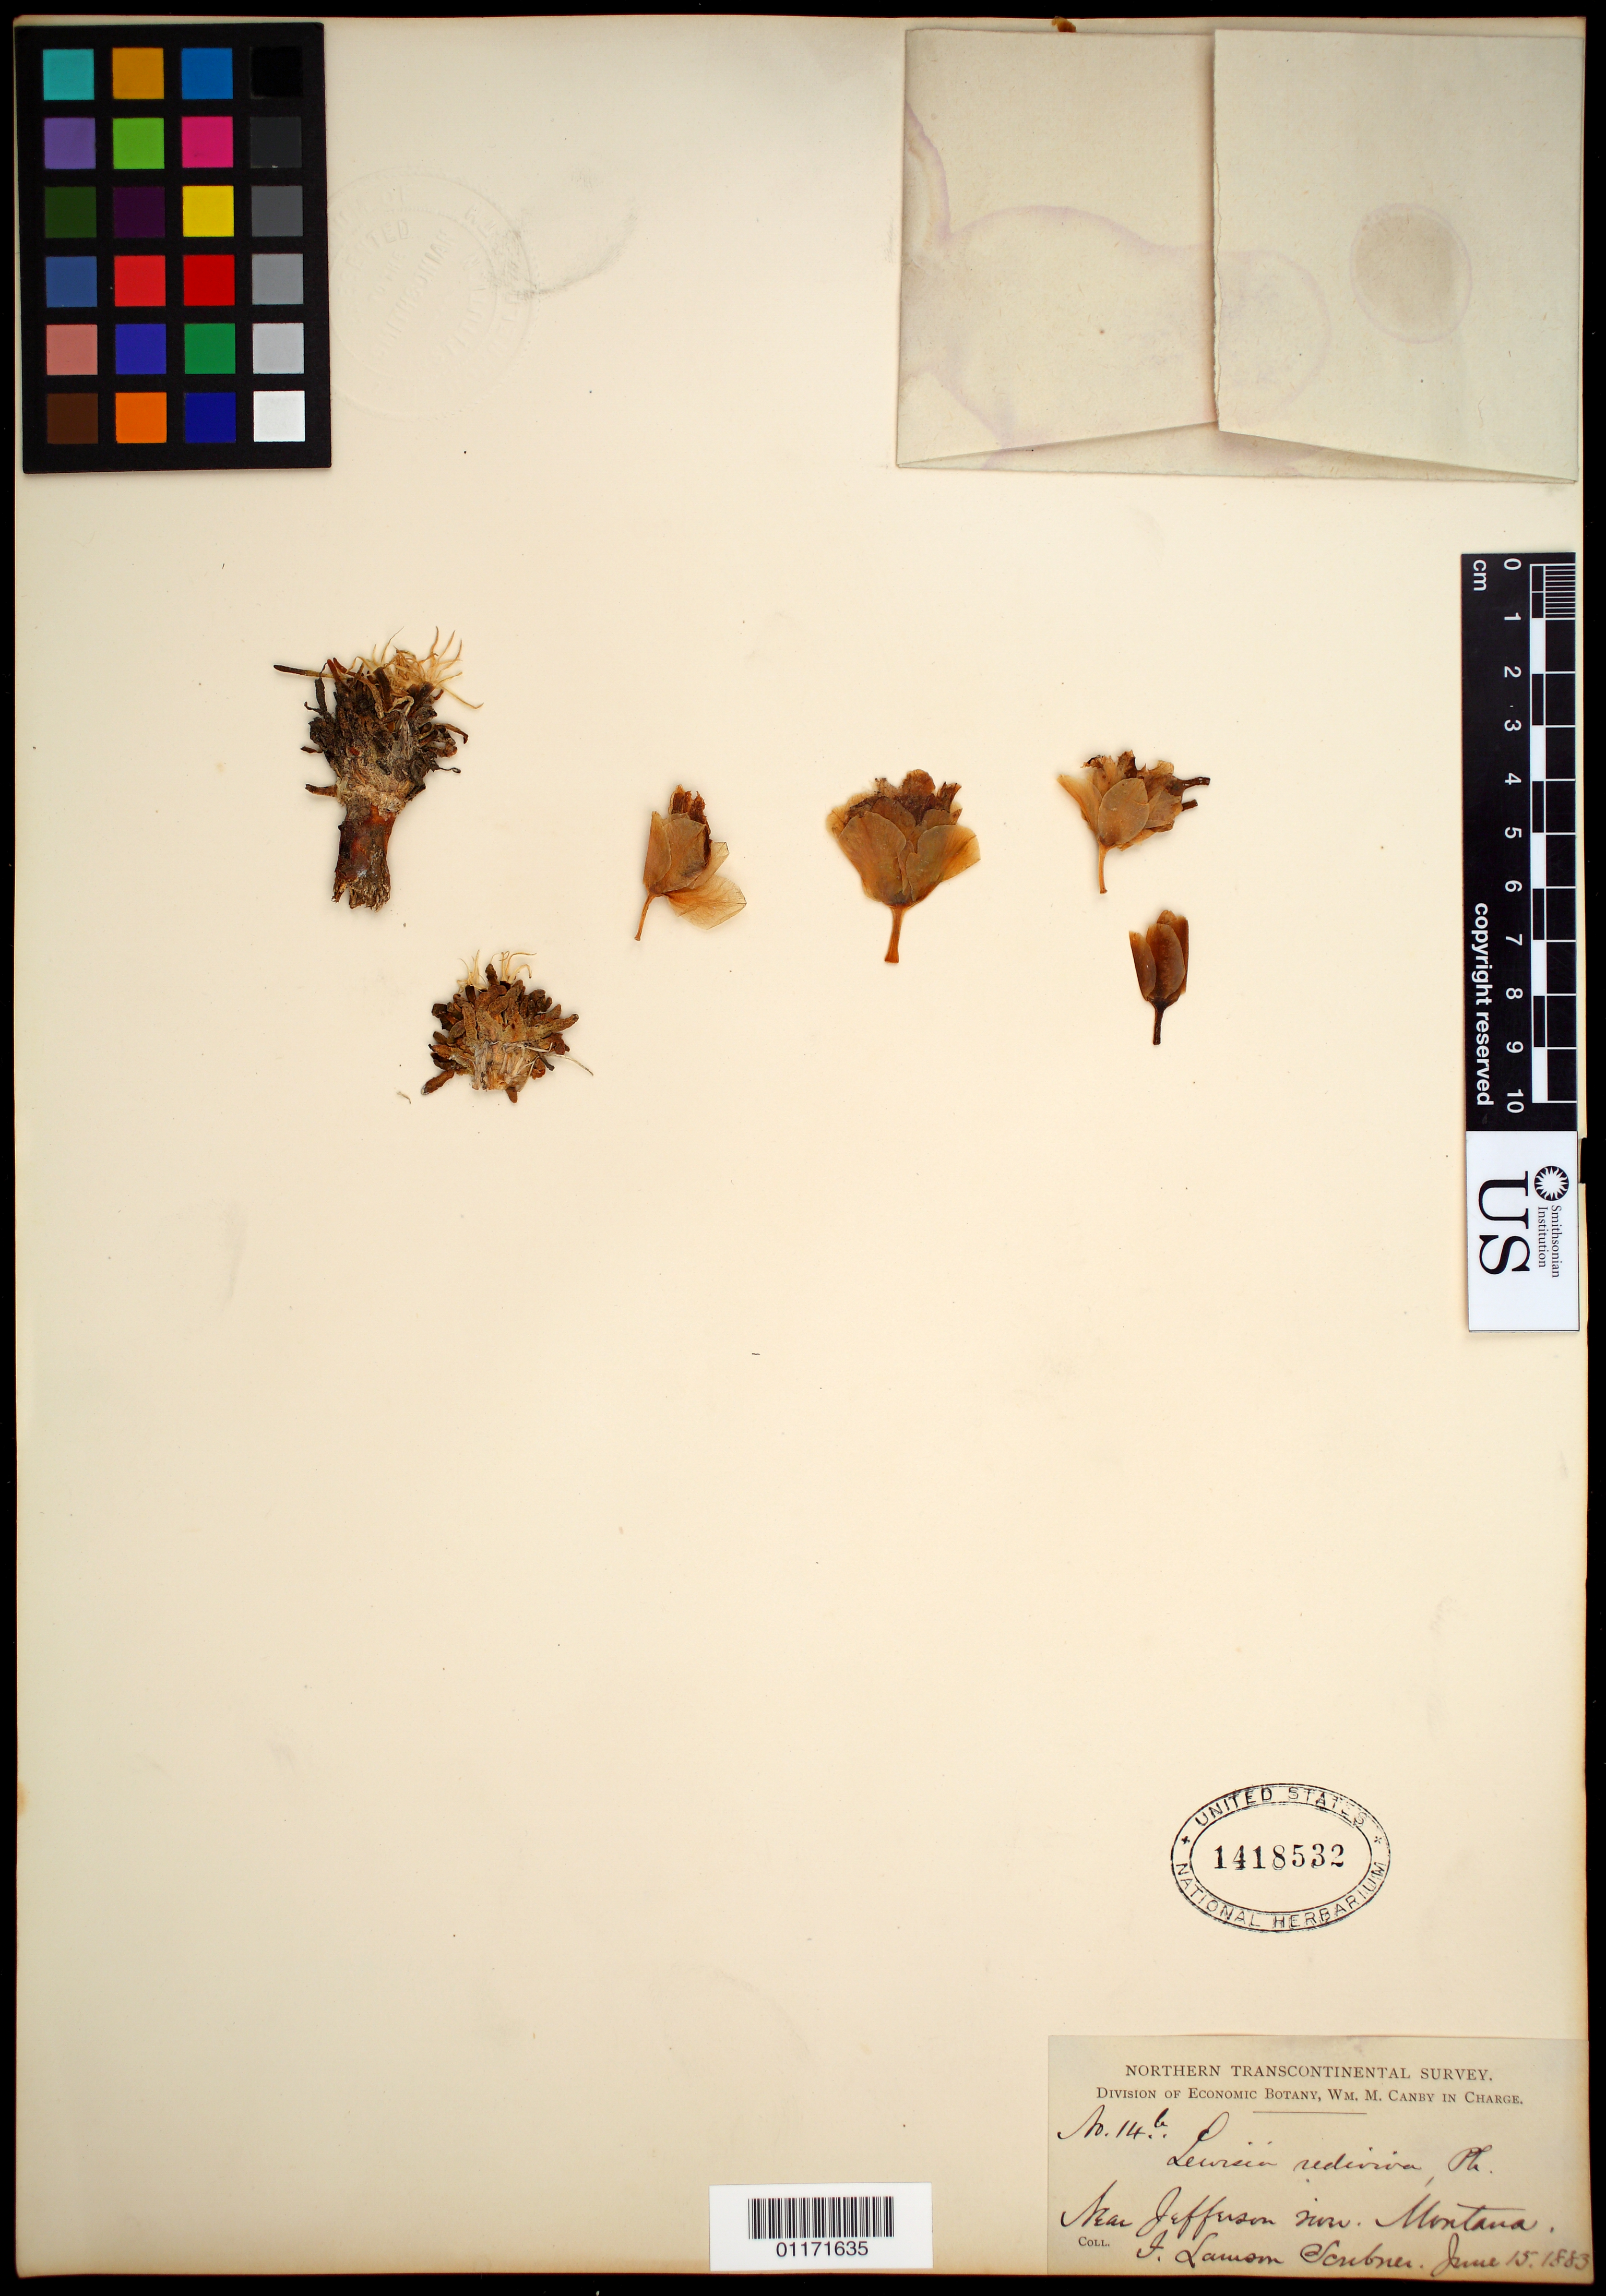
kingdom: Plantae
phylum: Tracheophyta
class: Magnoliopsida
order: Caryophyllales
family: Montiaceae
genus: Lewisia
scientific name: Lewisia rediviva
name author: Pursh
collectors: F. L. Scribner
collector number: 14b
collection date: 1883-06-15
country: United States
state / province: Montana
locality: Near Jefferson.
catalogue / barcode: US 1418532